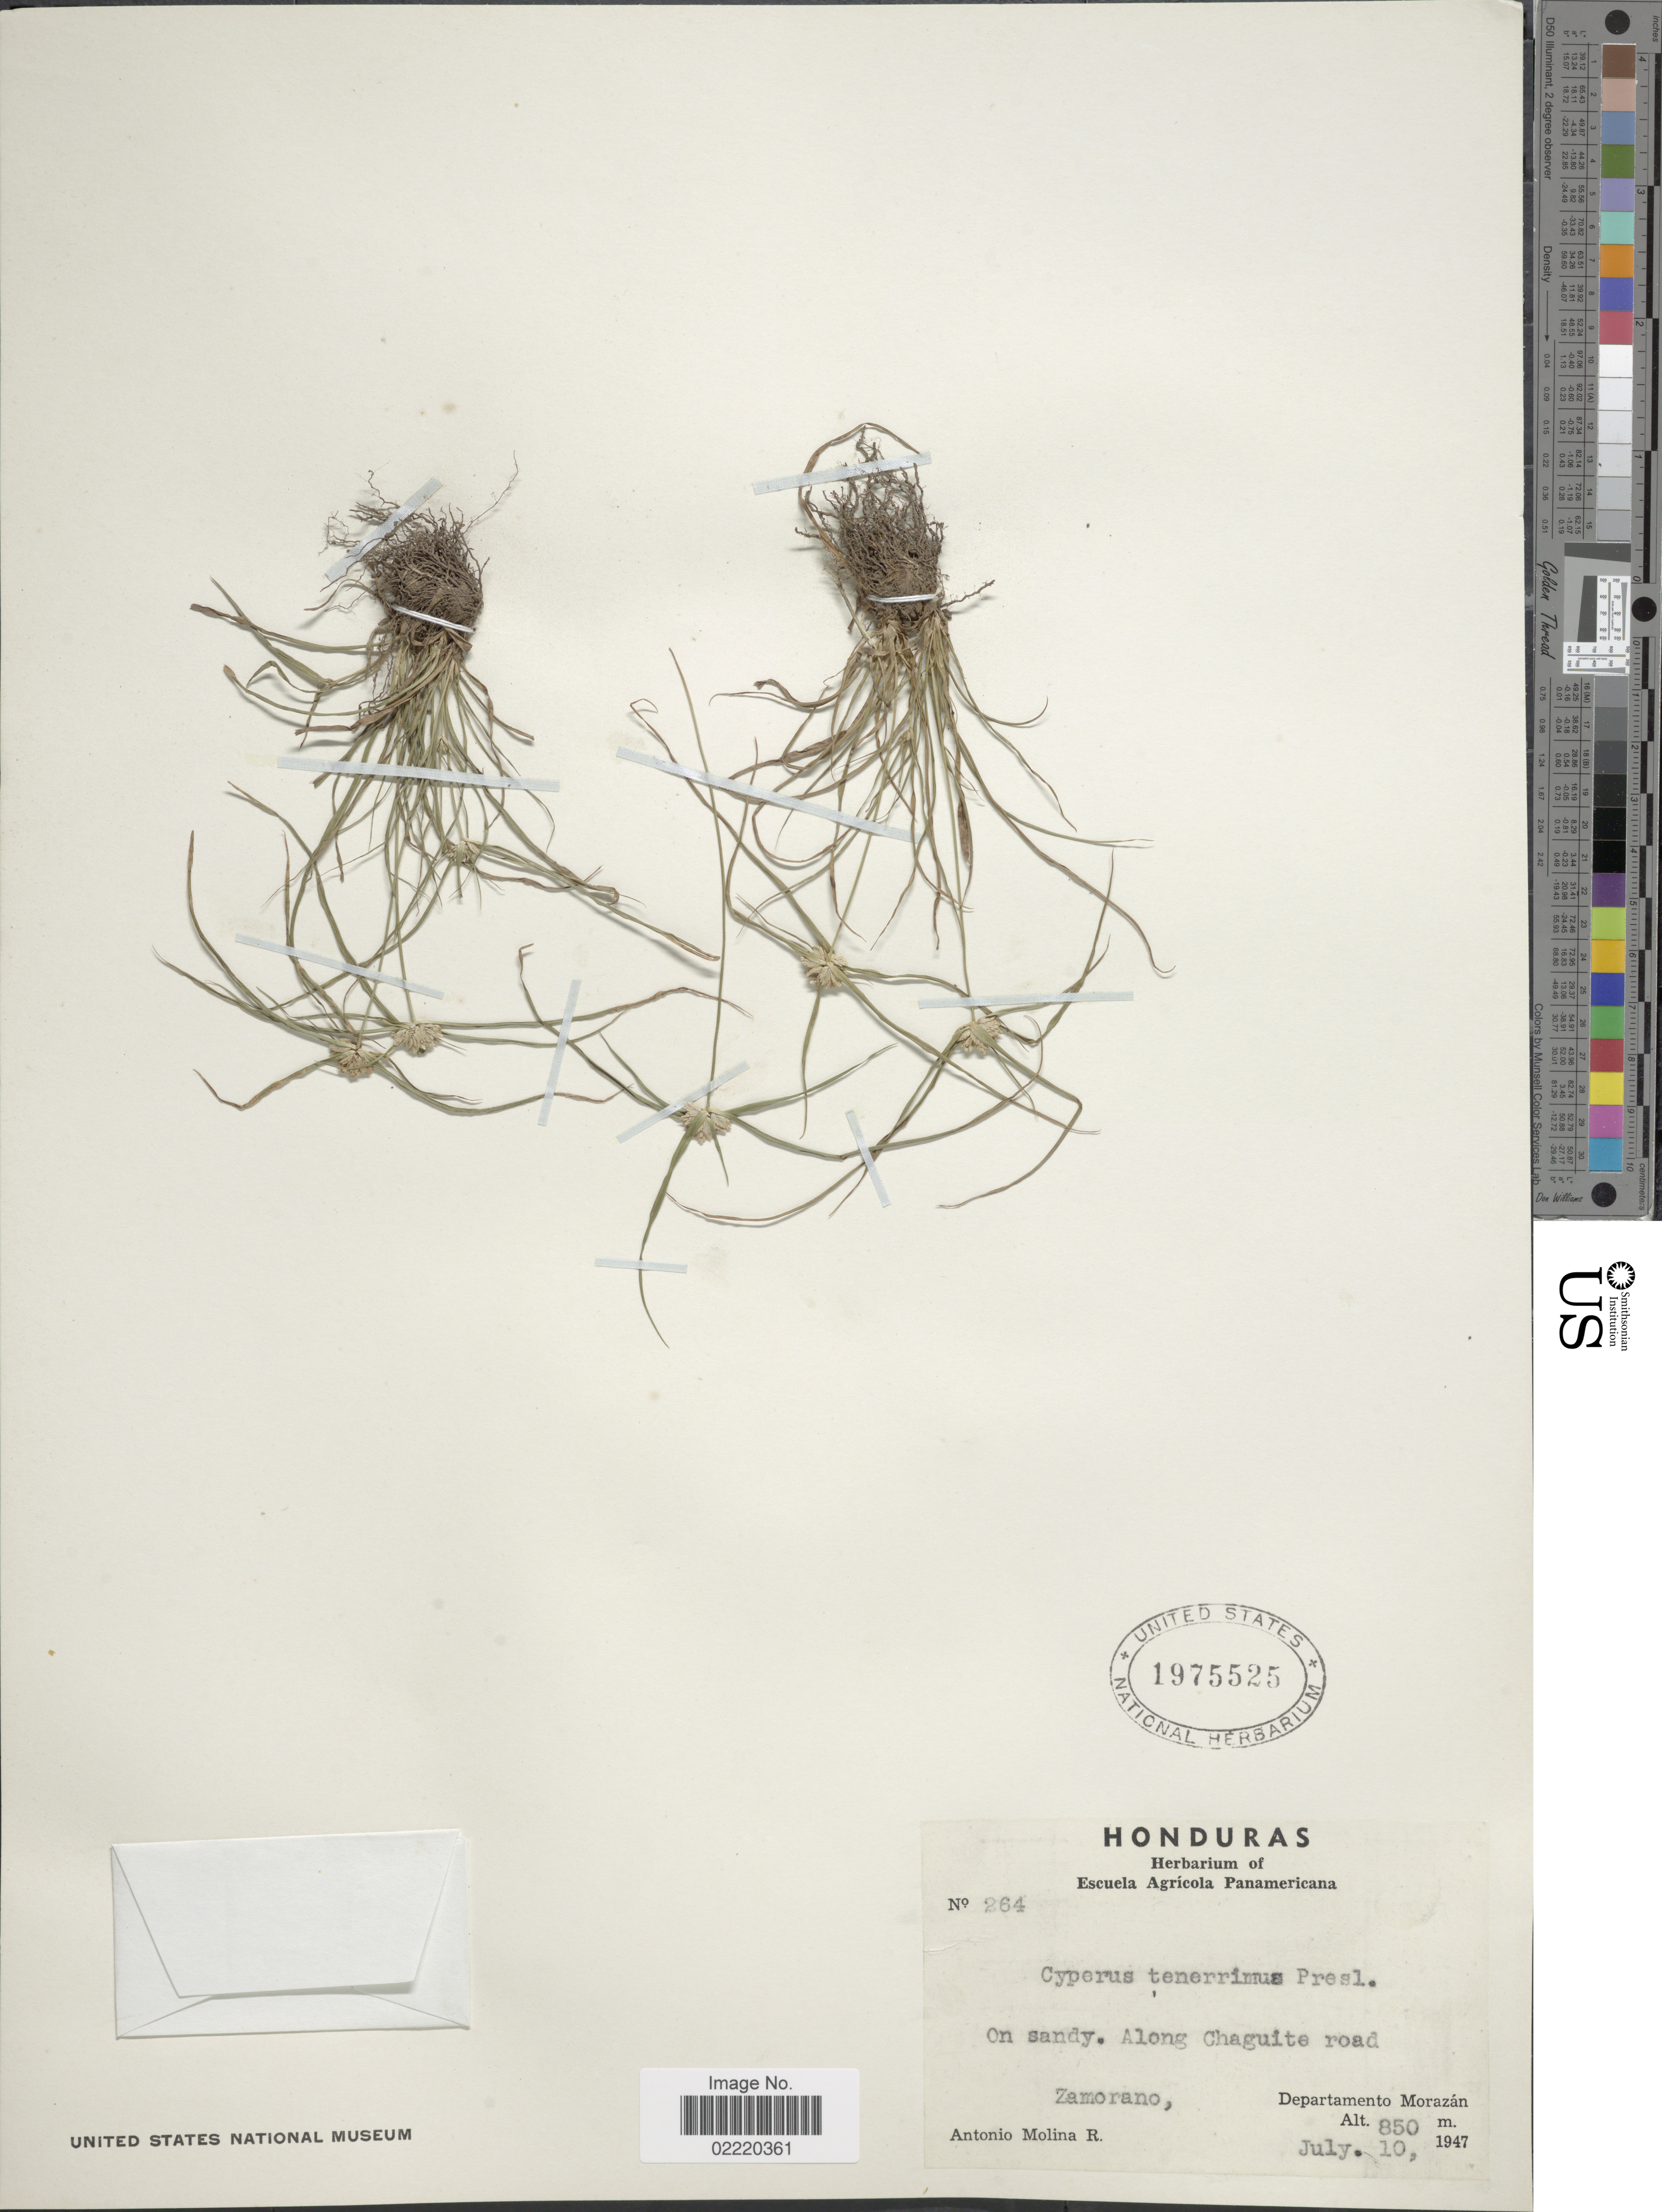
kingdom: Plantae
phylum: Tracheophyta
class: Liliopsida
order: Poales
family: Cyperaceae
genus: Cyperus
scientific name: Cyperus tenerrimus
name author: J. Presl & C. Presl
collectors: A. Molina R.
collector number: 264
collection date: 1947-07-10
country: Honduras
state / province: Fco. Morazán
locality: On sandy, along Chaguite road, Zamorano, Departamento Morazan.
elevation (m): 850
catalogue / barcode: US 1975525